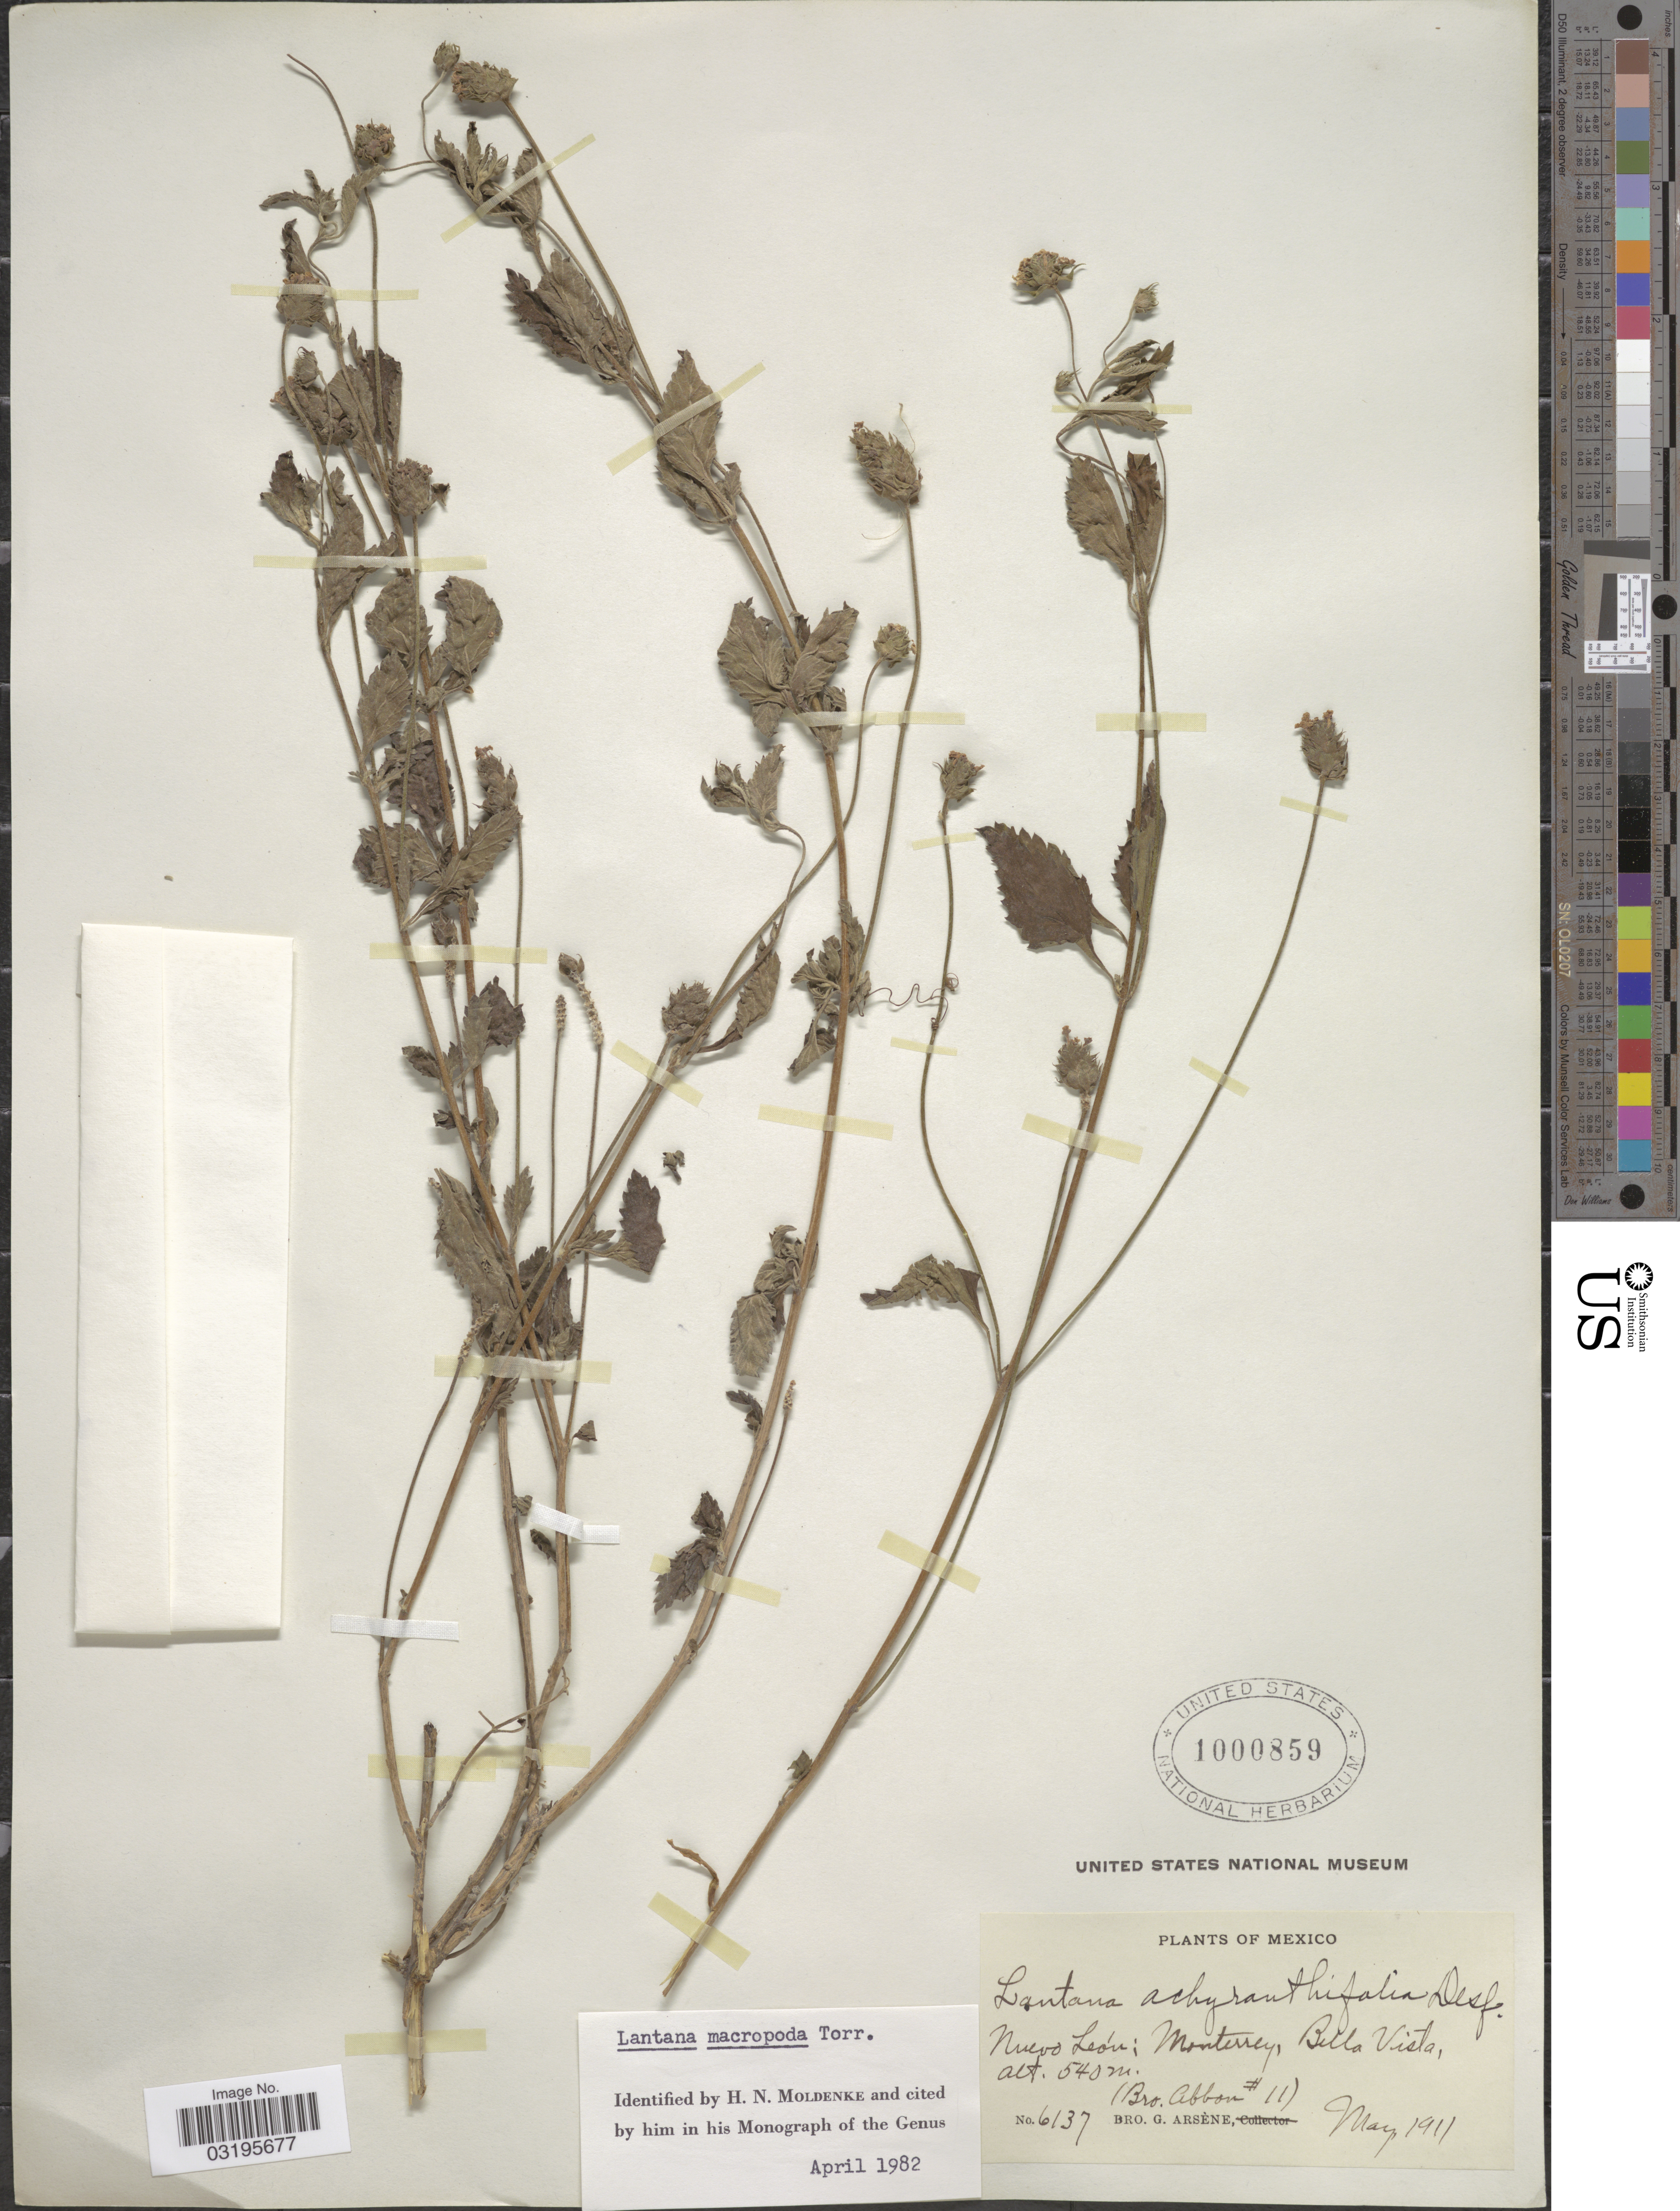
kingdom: Plantae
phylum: Tracheophyta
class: Magnoliopsida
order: Lamiales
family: Verbenaceae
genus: Lantana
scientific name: Lantana macropoda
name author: Torr.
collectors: Bro. G. Arsène & Bro. Abbon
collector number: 6137/11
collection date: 1911-05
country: Mexico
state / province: Nuevo León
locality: Monterrey, Bella Vista.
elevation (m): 540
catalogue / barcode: US 1000859